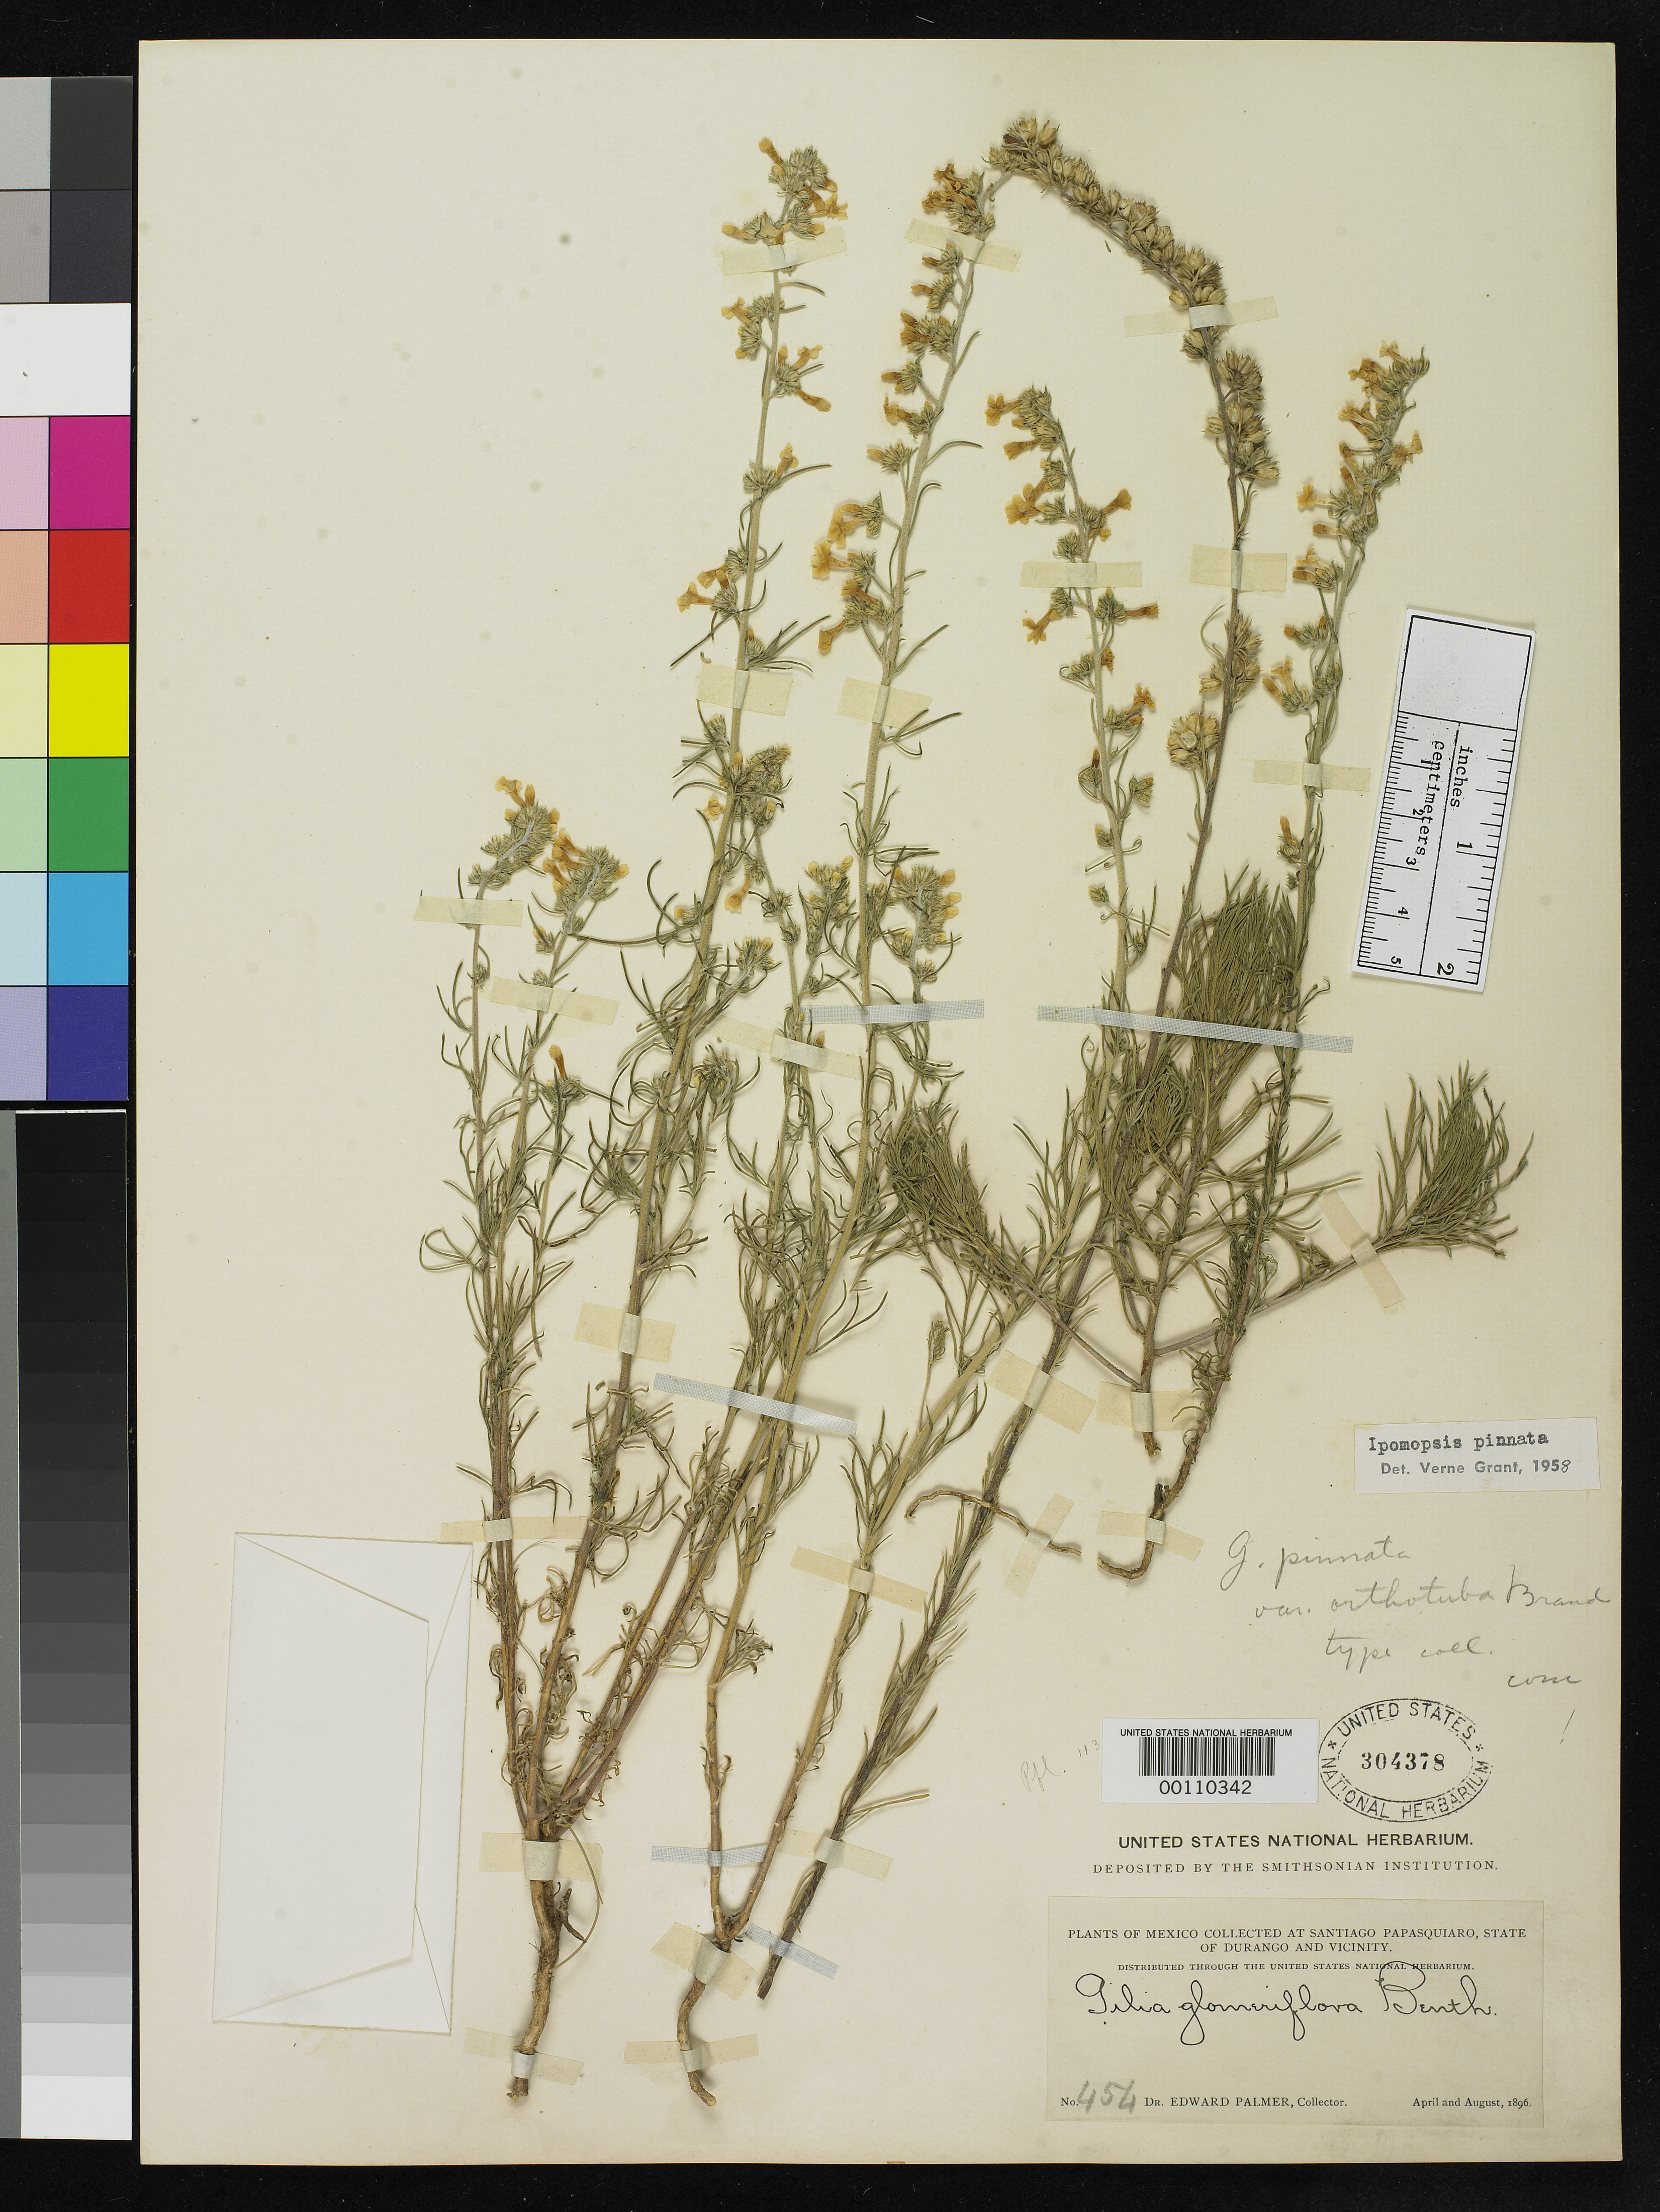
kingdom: Plantae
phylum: Tracheophyta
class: Magnoliopsida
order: Ericales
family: Polemoniaceae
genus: Gilia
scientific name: Gilia pinnata var. orthotuba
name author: Brand in Engl.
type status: Isotype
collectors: E. Palmer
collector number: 454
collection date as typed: Apr 1896 to -- Aug 1896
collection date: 1896-04/1896-08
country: Mexico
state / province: Durango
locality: Santiago Papasquiara.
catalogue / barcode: US 304378